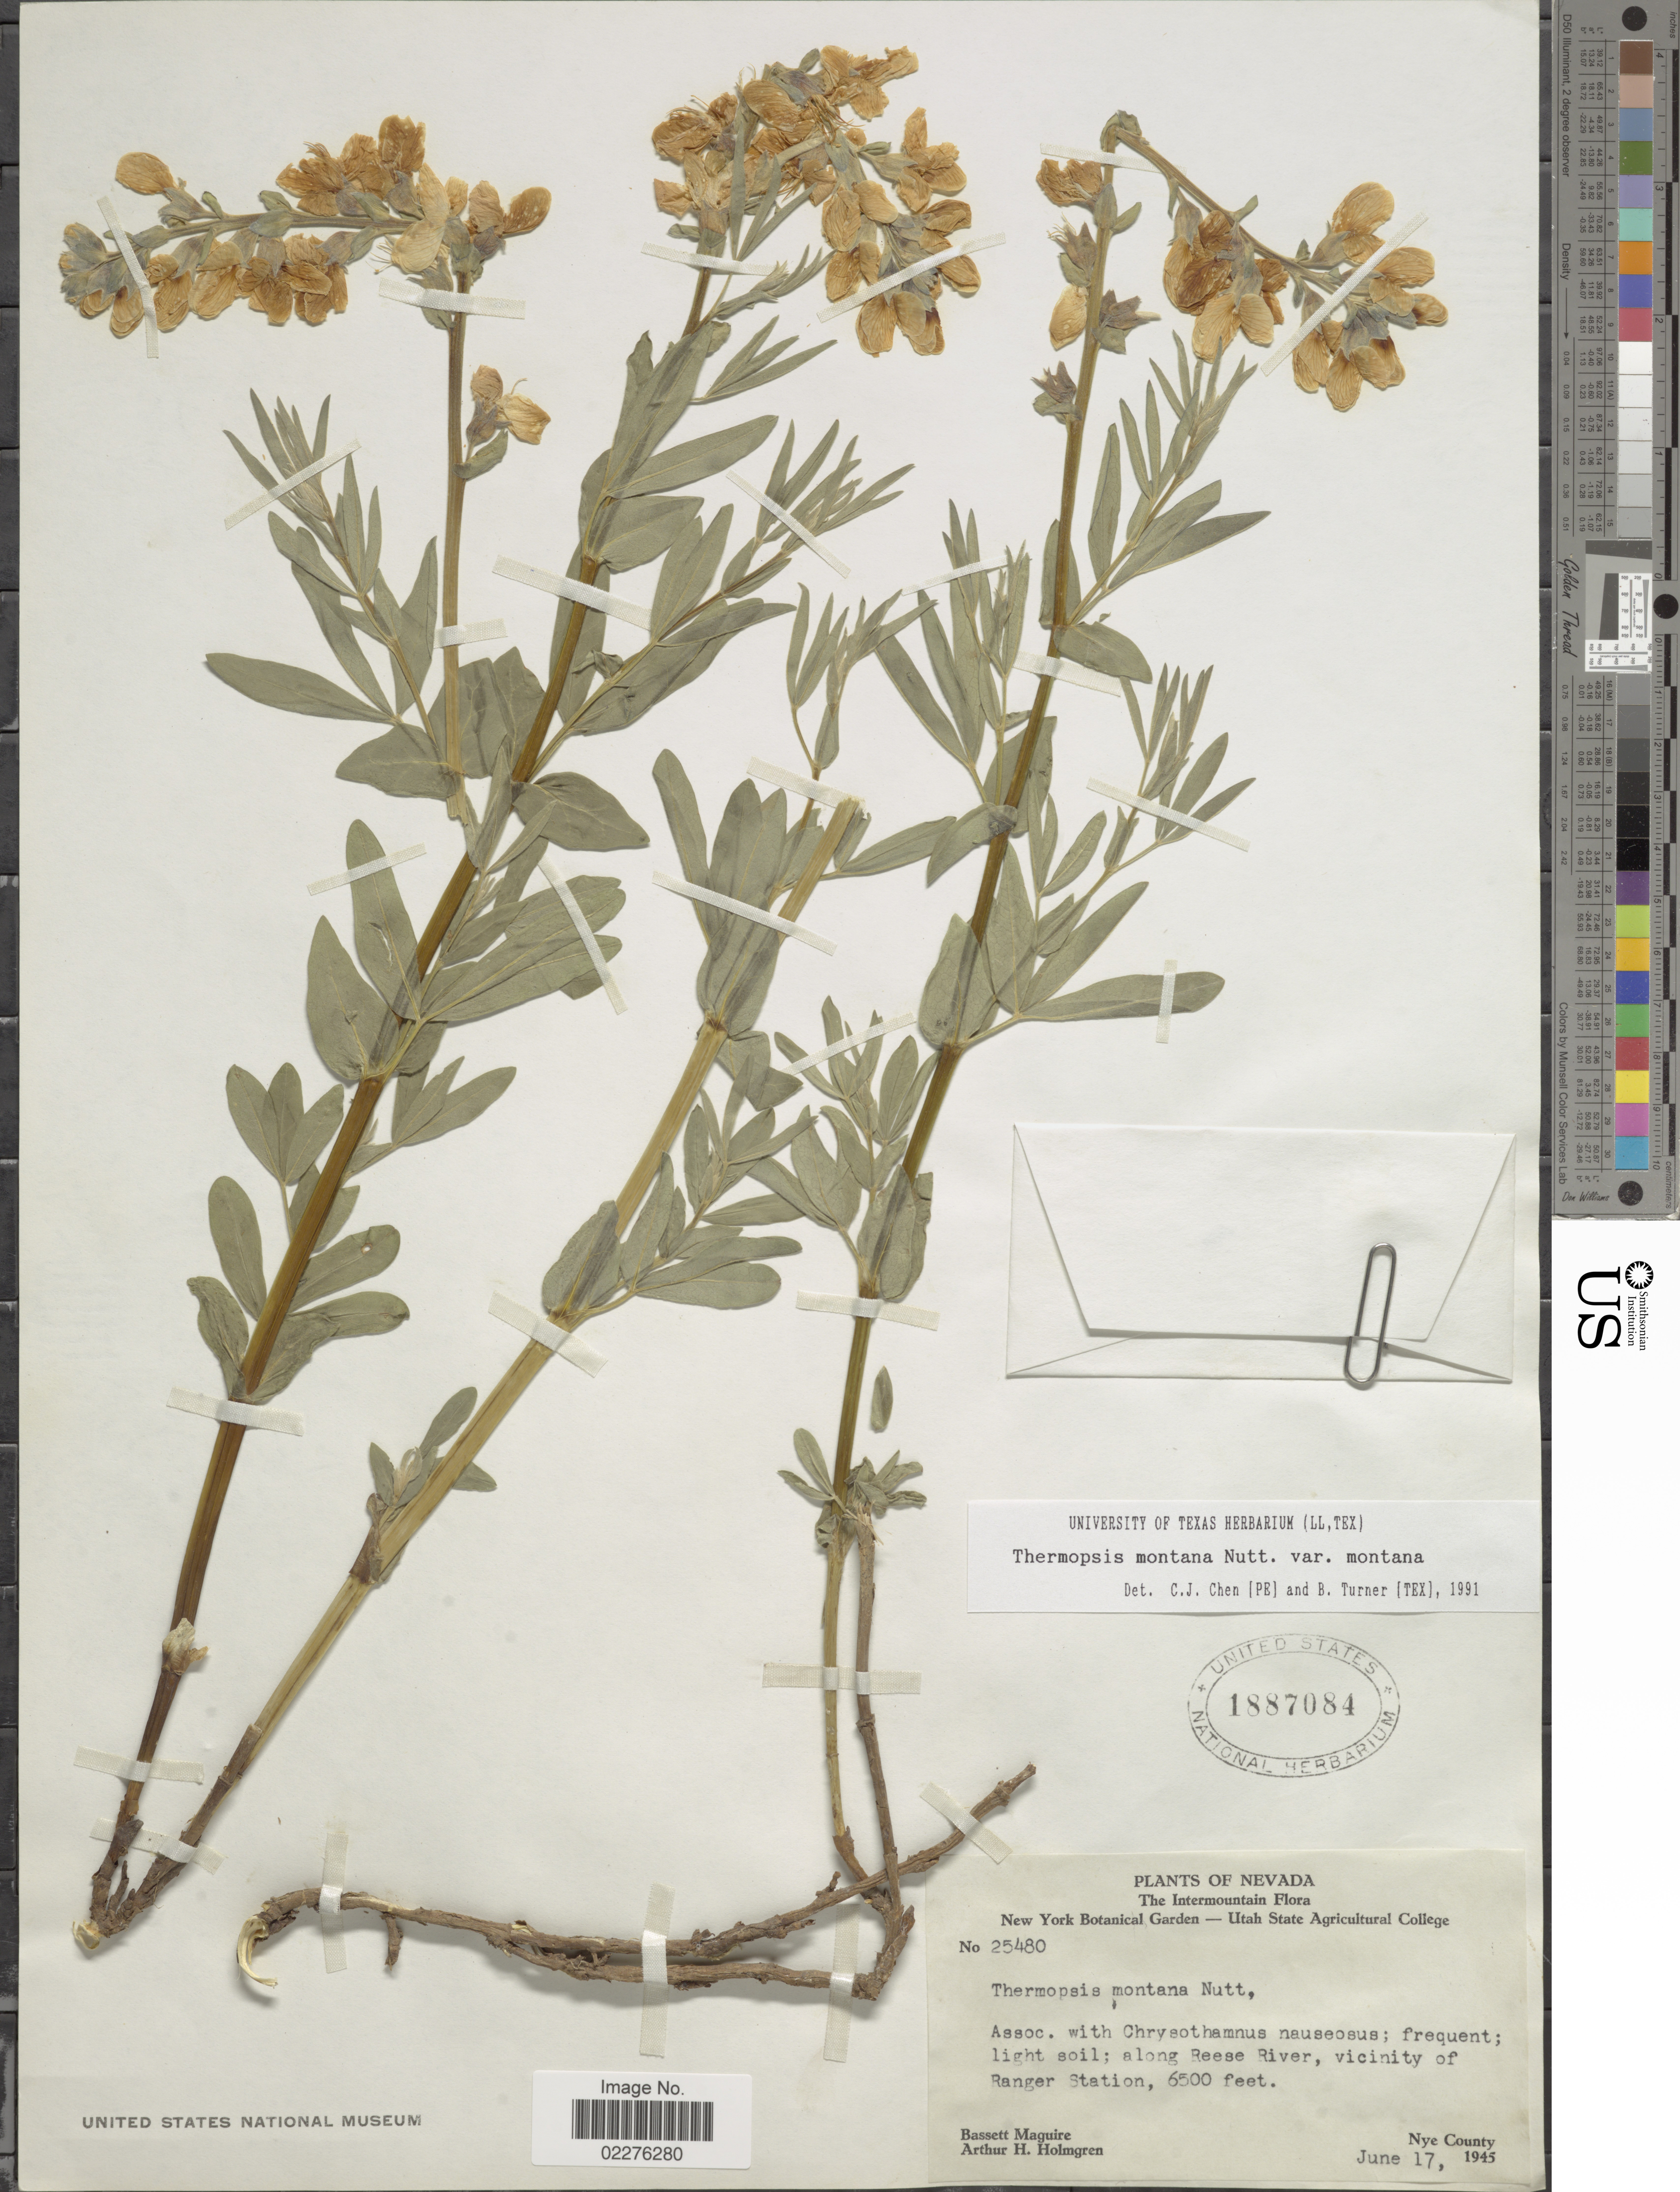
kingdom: Plantae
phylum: Tracheophyta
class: Magnoliopsida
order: Fabales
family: Fabaceae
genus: Thermopsis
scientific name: Thermopsis montana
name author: Nutt.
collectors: B. Maguire & A. H. Holmgren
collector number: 25480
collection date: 1945-06-17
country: United States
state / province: Nevada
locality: The Intermountain, along Reese River, vicinity of Ranger Station, Nye County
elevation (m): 1981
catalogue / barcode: US 1887084